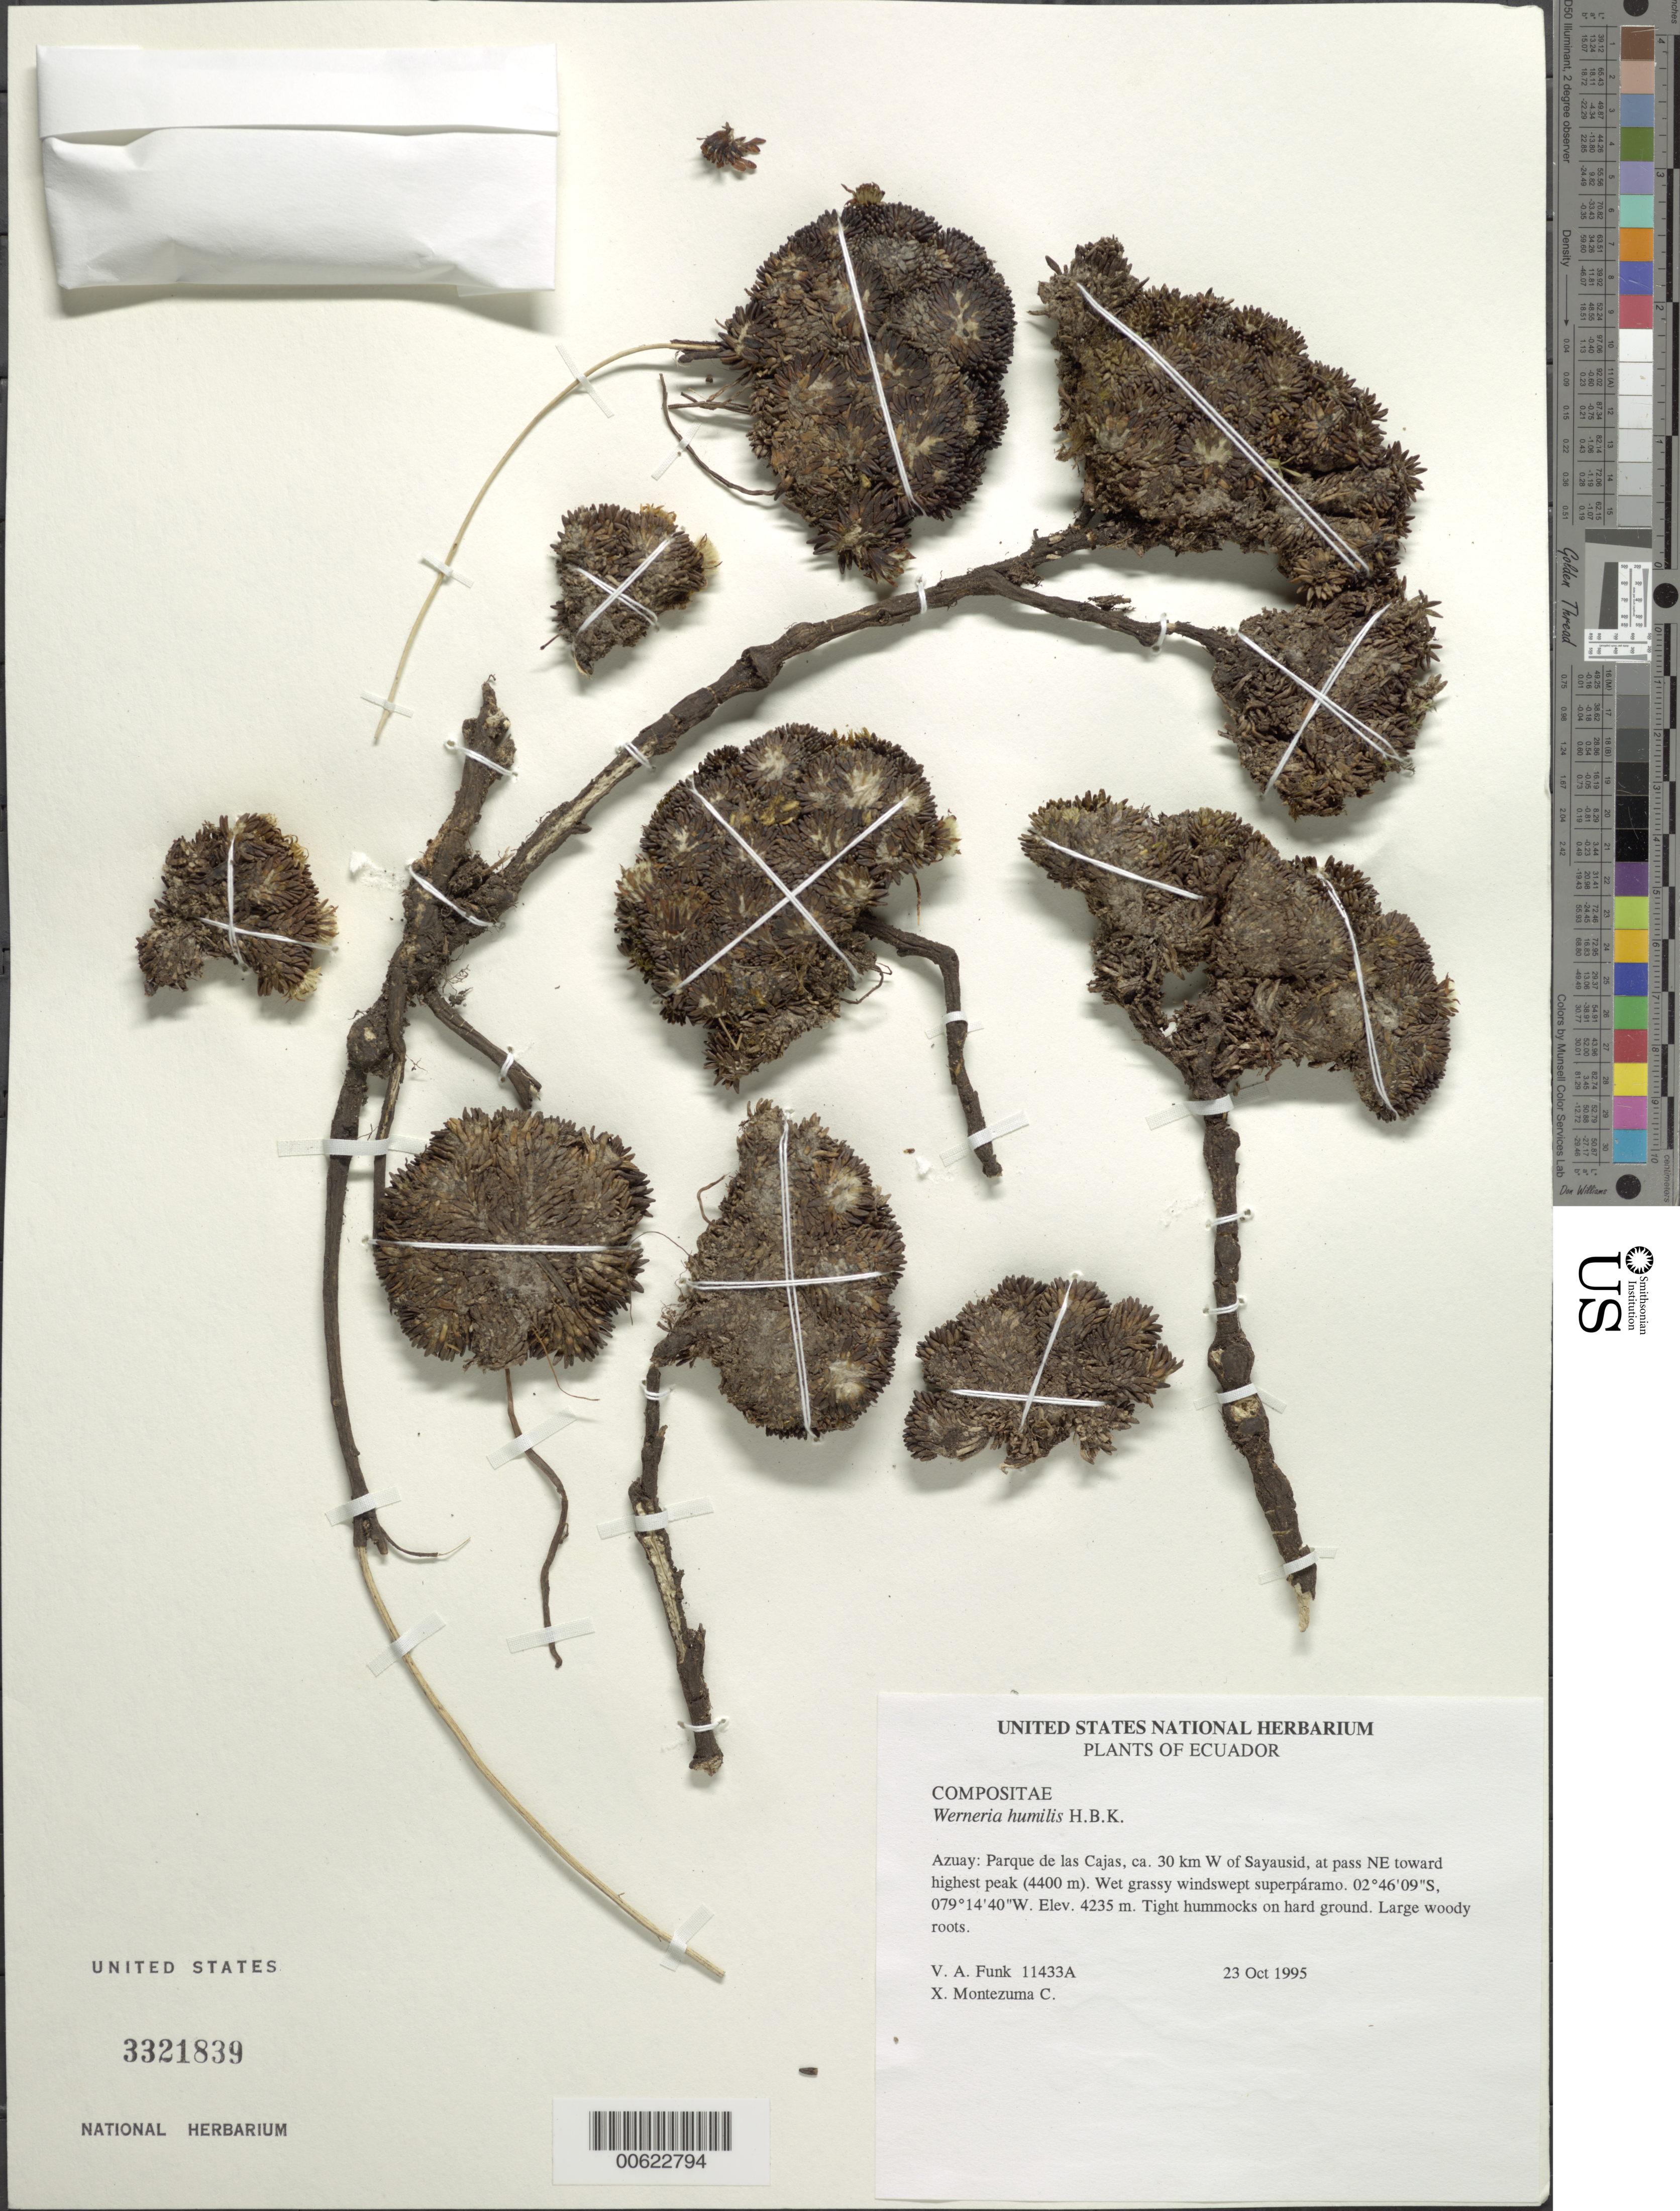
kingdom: Plantae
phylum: Tracheophyta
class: Magnoliopsida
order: Asterales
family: Asteraceae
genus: Xenophyllum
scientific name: Xenophyllum humile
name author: (Kunth) V.A. Funk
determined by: Funk, Vicki A., (BOT), Smithsonian Institution - National Museum of Natural History (UNITED STATES)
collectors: V. Funk & X. Montezuma C.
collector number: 11433A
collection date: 1995-10-23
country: Ecuador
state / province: Azuay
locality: Parque de las Cajas, ca. 30 km W of Sayausid, at pass NE toward highest peak (4400 m).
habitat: Wet grassy windswept superpáramo. Hard ground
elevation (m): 4235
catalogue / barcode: US 3321839